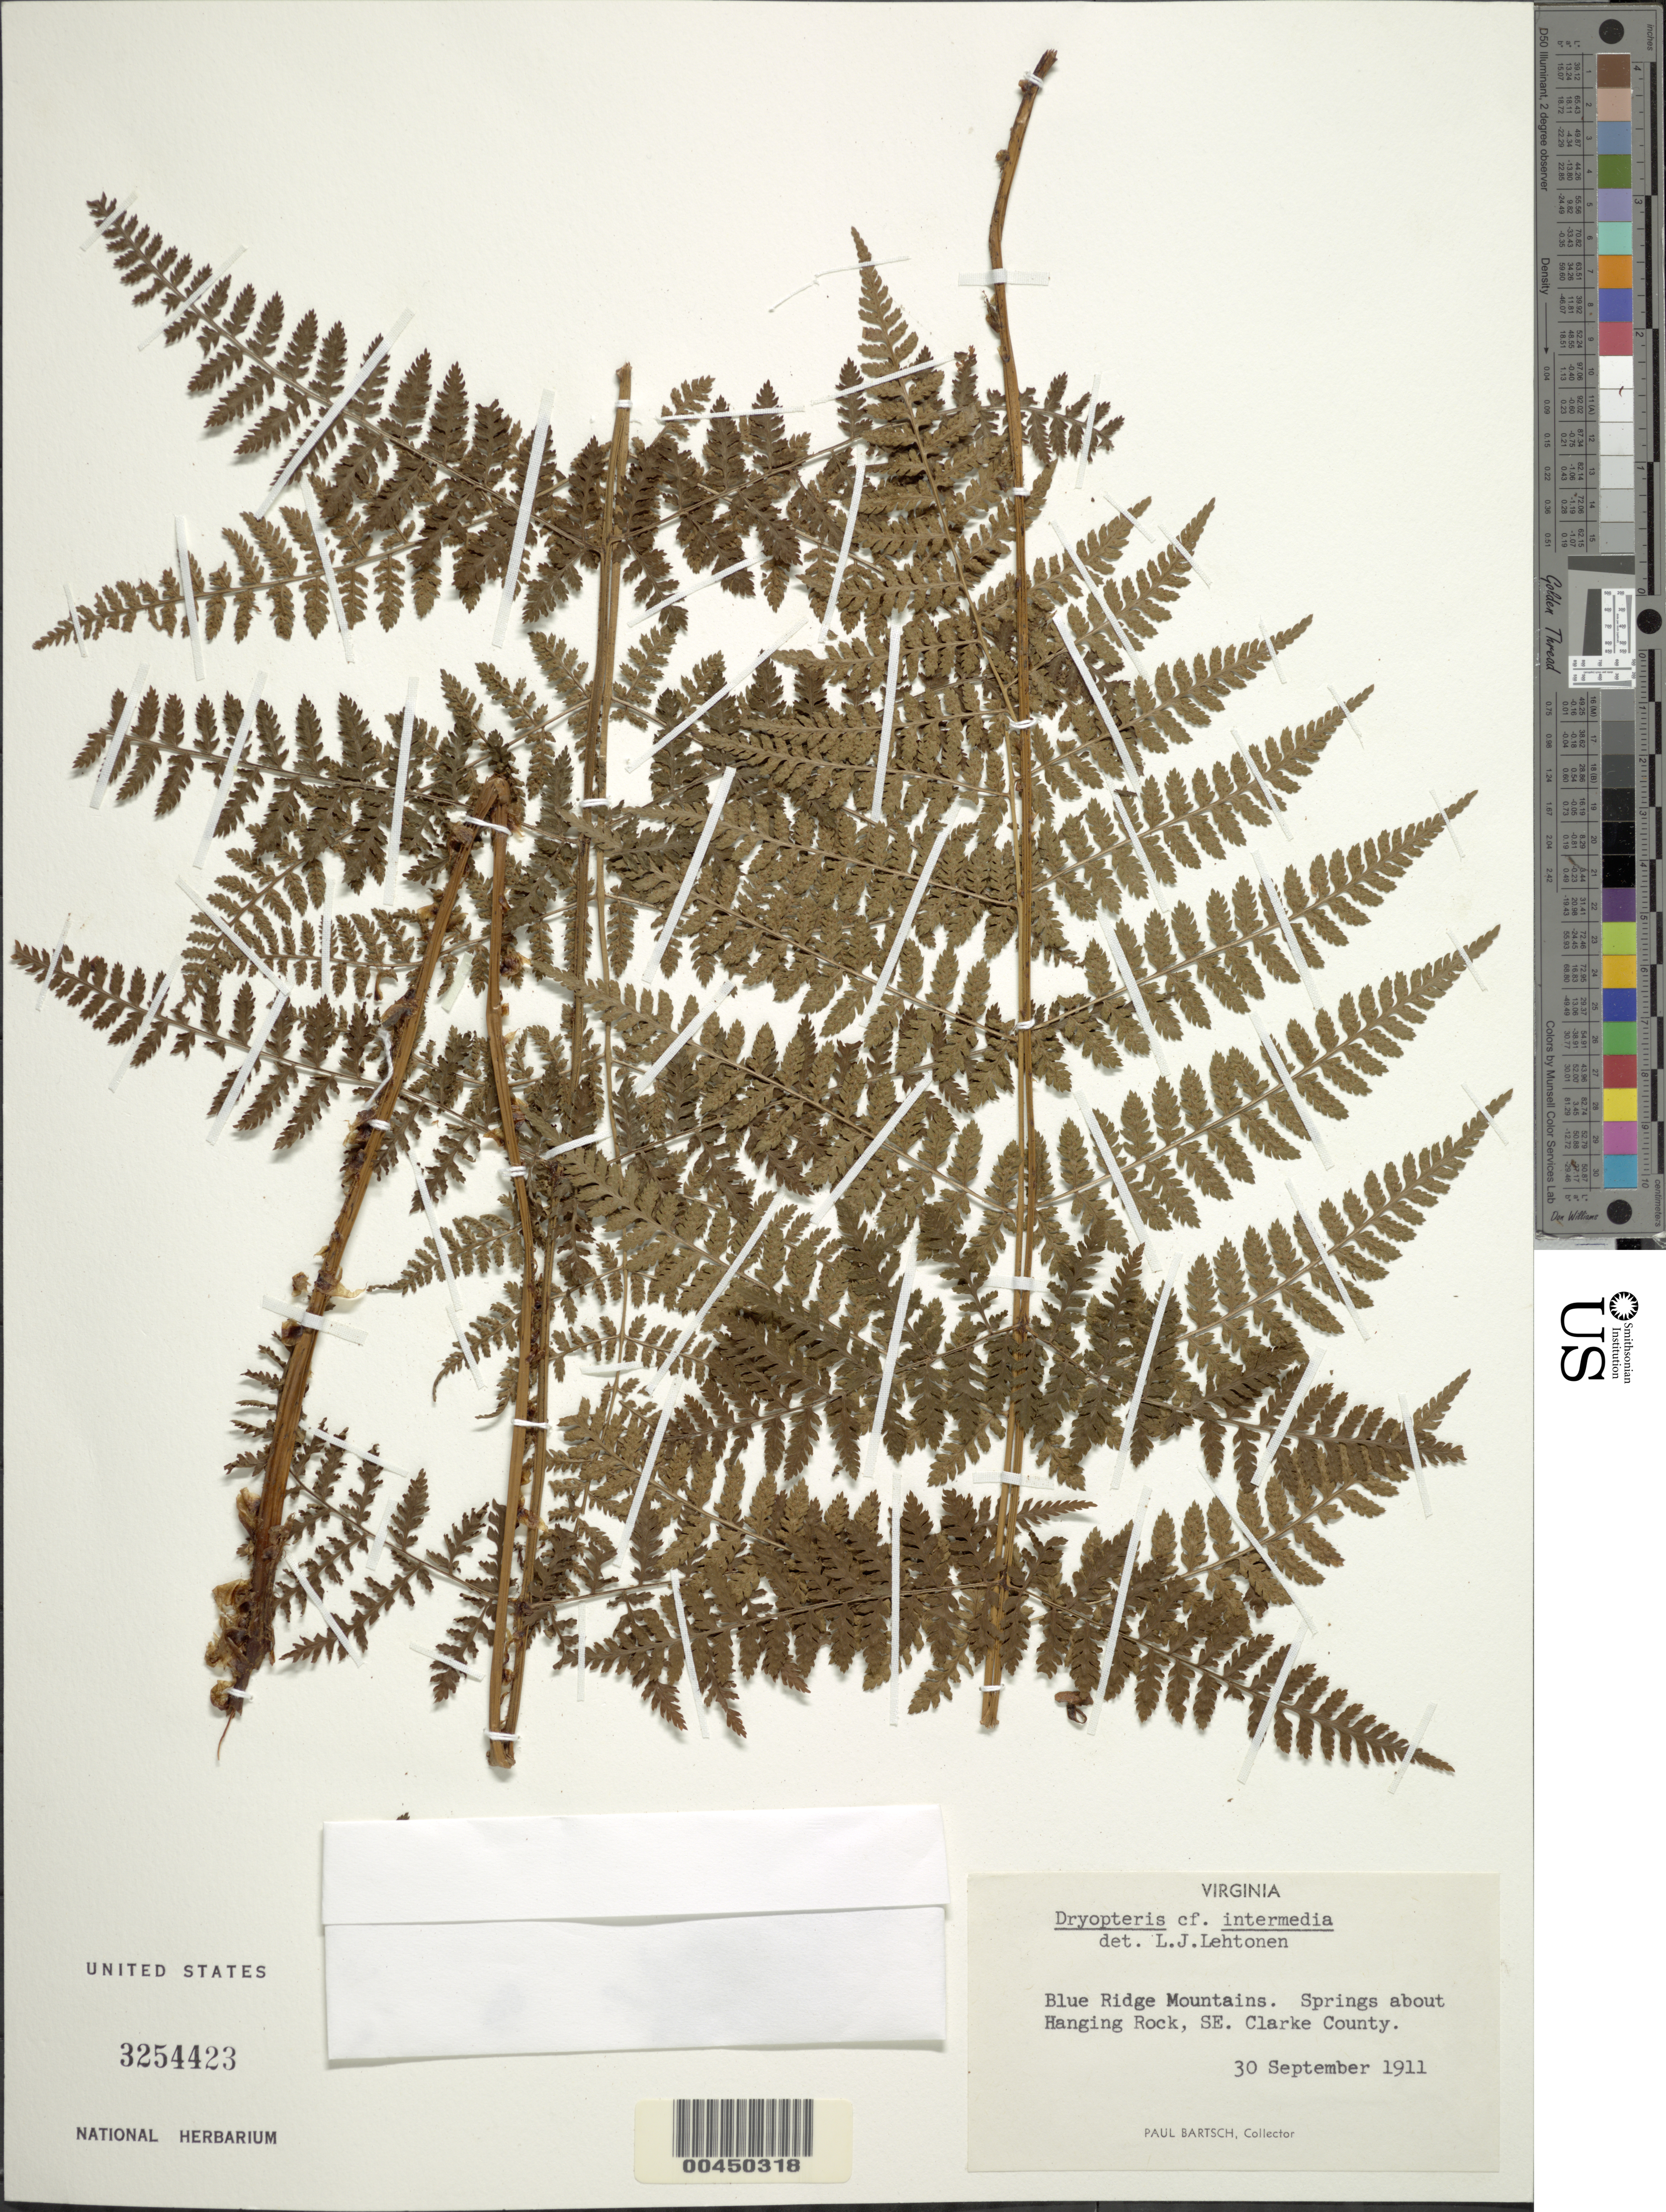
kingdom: Plantae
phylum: Tracheophyta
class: Polypodiopsida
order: Polypodiales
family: Dryopteridaceae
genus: Dryopteris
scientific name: Dryopteris intermedia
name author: (Muhl.) A. Gray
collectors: P. Bartsch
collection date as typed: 30 Sep 1911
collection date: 1911-09-30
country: United States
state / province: Virginia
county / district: Clarke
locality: Blue ridge, hanging rock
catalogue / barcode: US 3254423